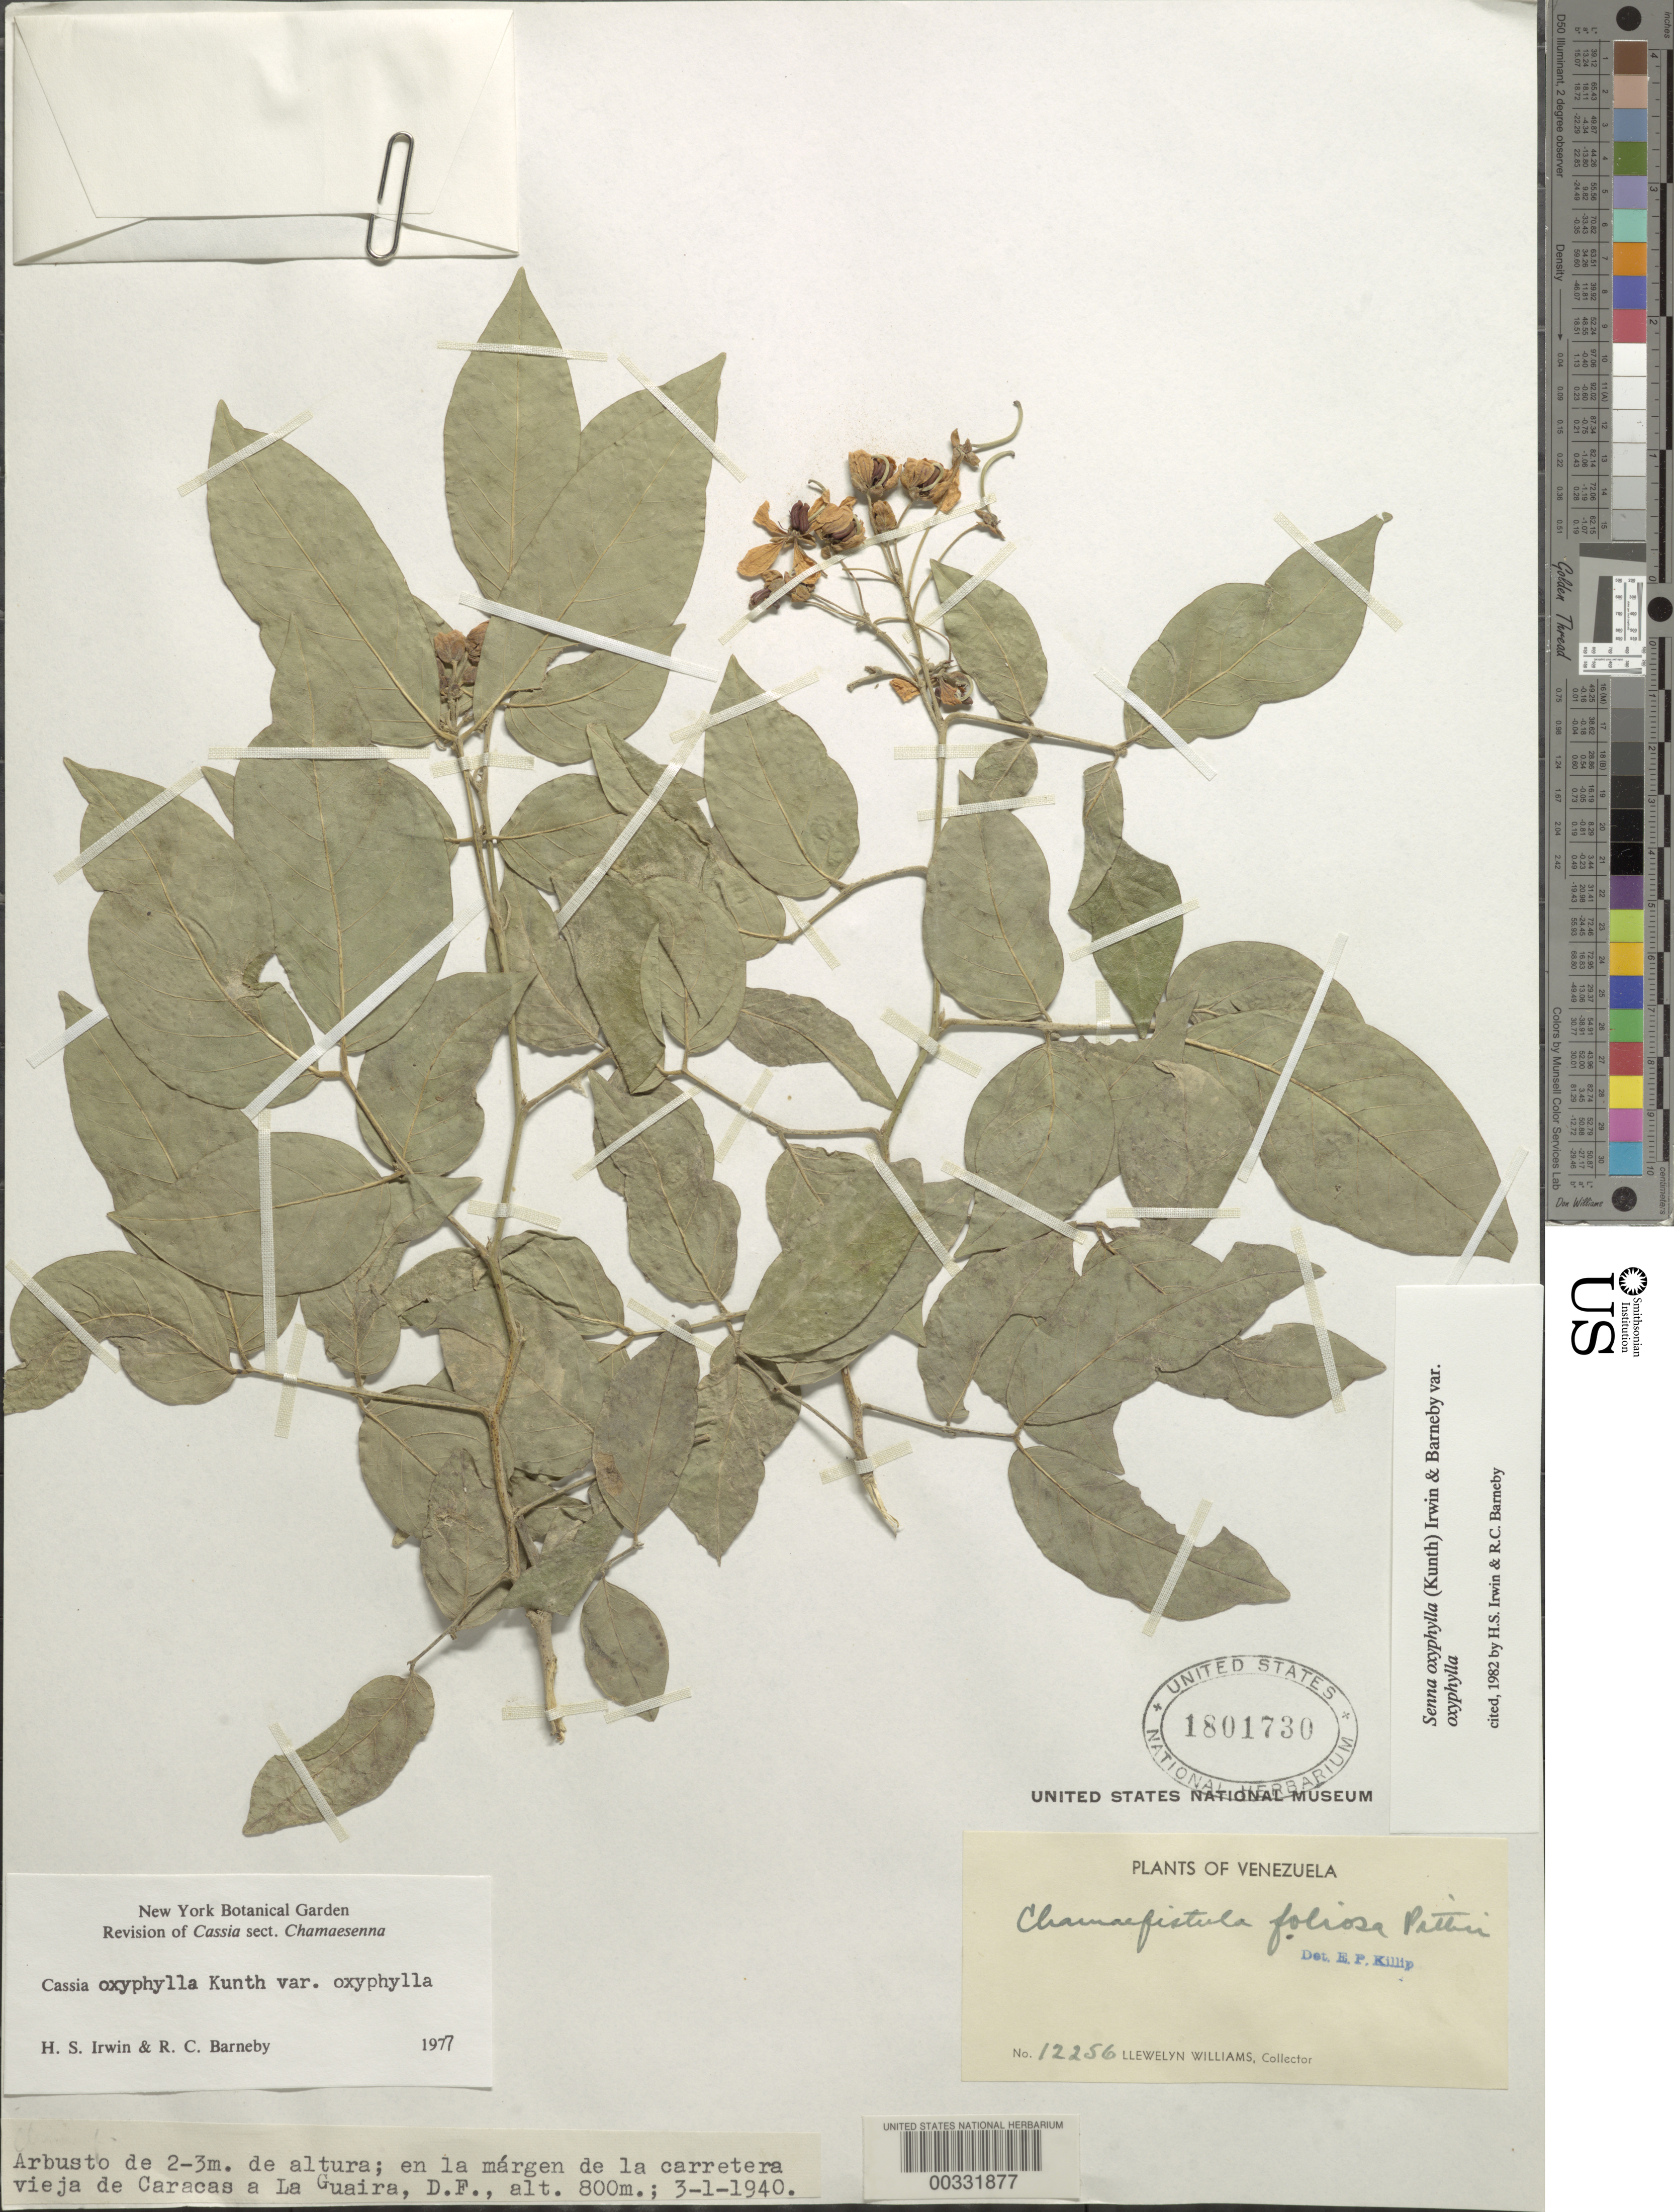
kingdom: Plantae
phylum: Tracheophyta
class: Magnoliopsida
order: Fabales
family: Fabaceae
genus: Senna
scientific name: Senna oxyphylla var. oxyphylla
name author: (Kunth) H.S. Irwin & Barneby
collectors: Ll. Williams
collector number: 12256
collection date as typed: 03 Jan 1940 or 01 Mar 1940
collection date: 1940-01-03 or 1940-03-01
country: Venezuela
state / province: Distrito Federal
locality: Along road caracas to la guaira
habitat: Edge of road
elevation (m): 800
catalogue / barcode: US 1801730